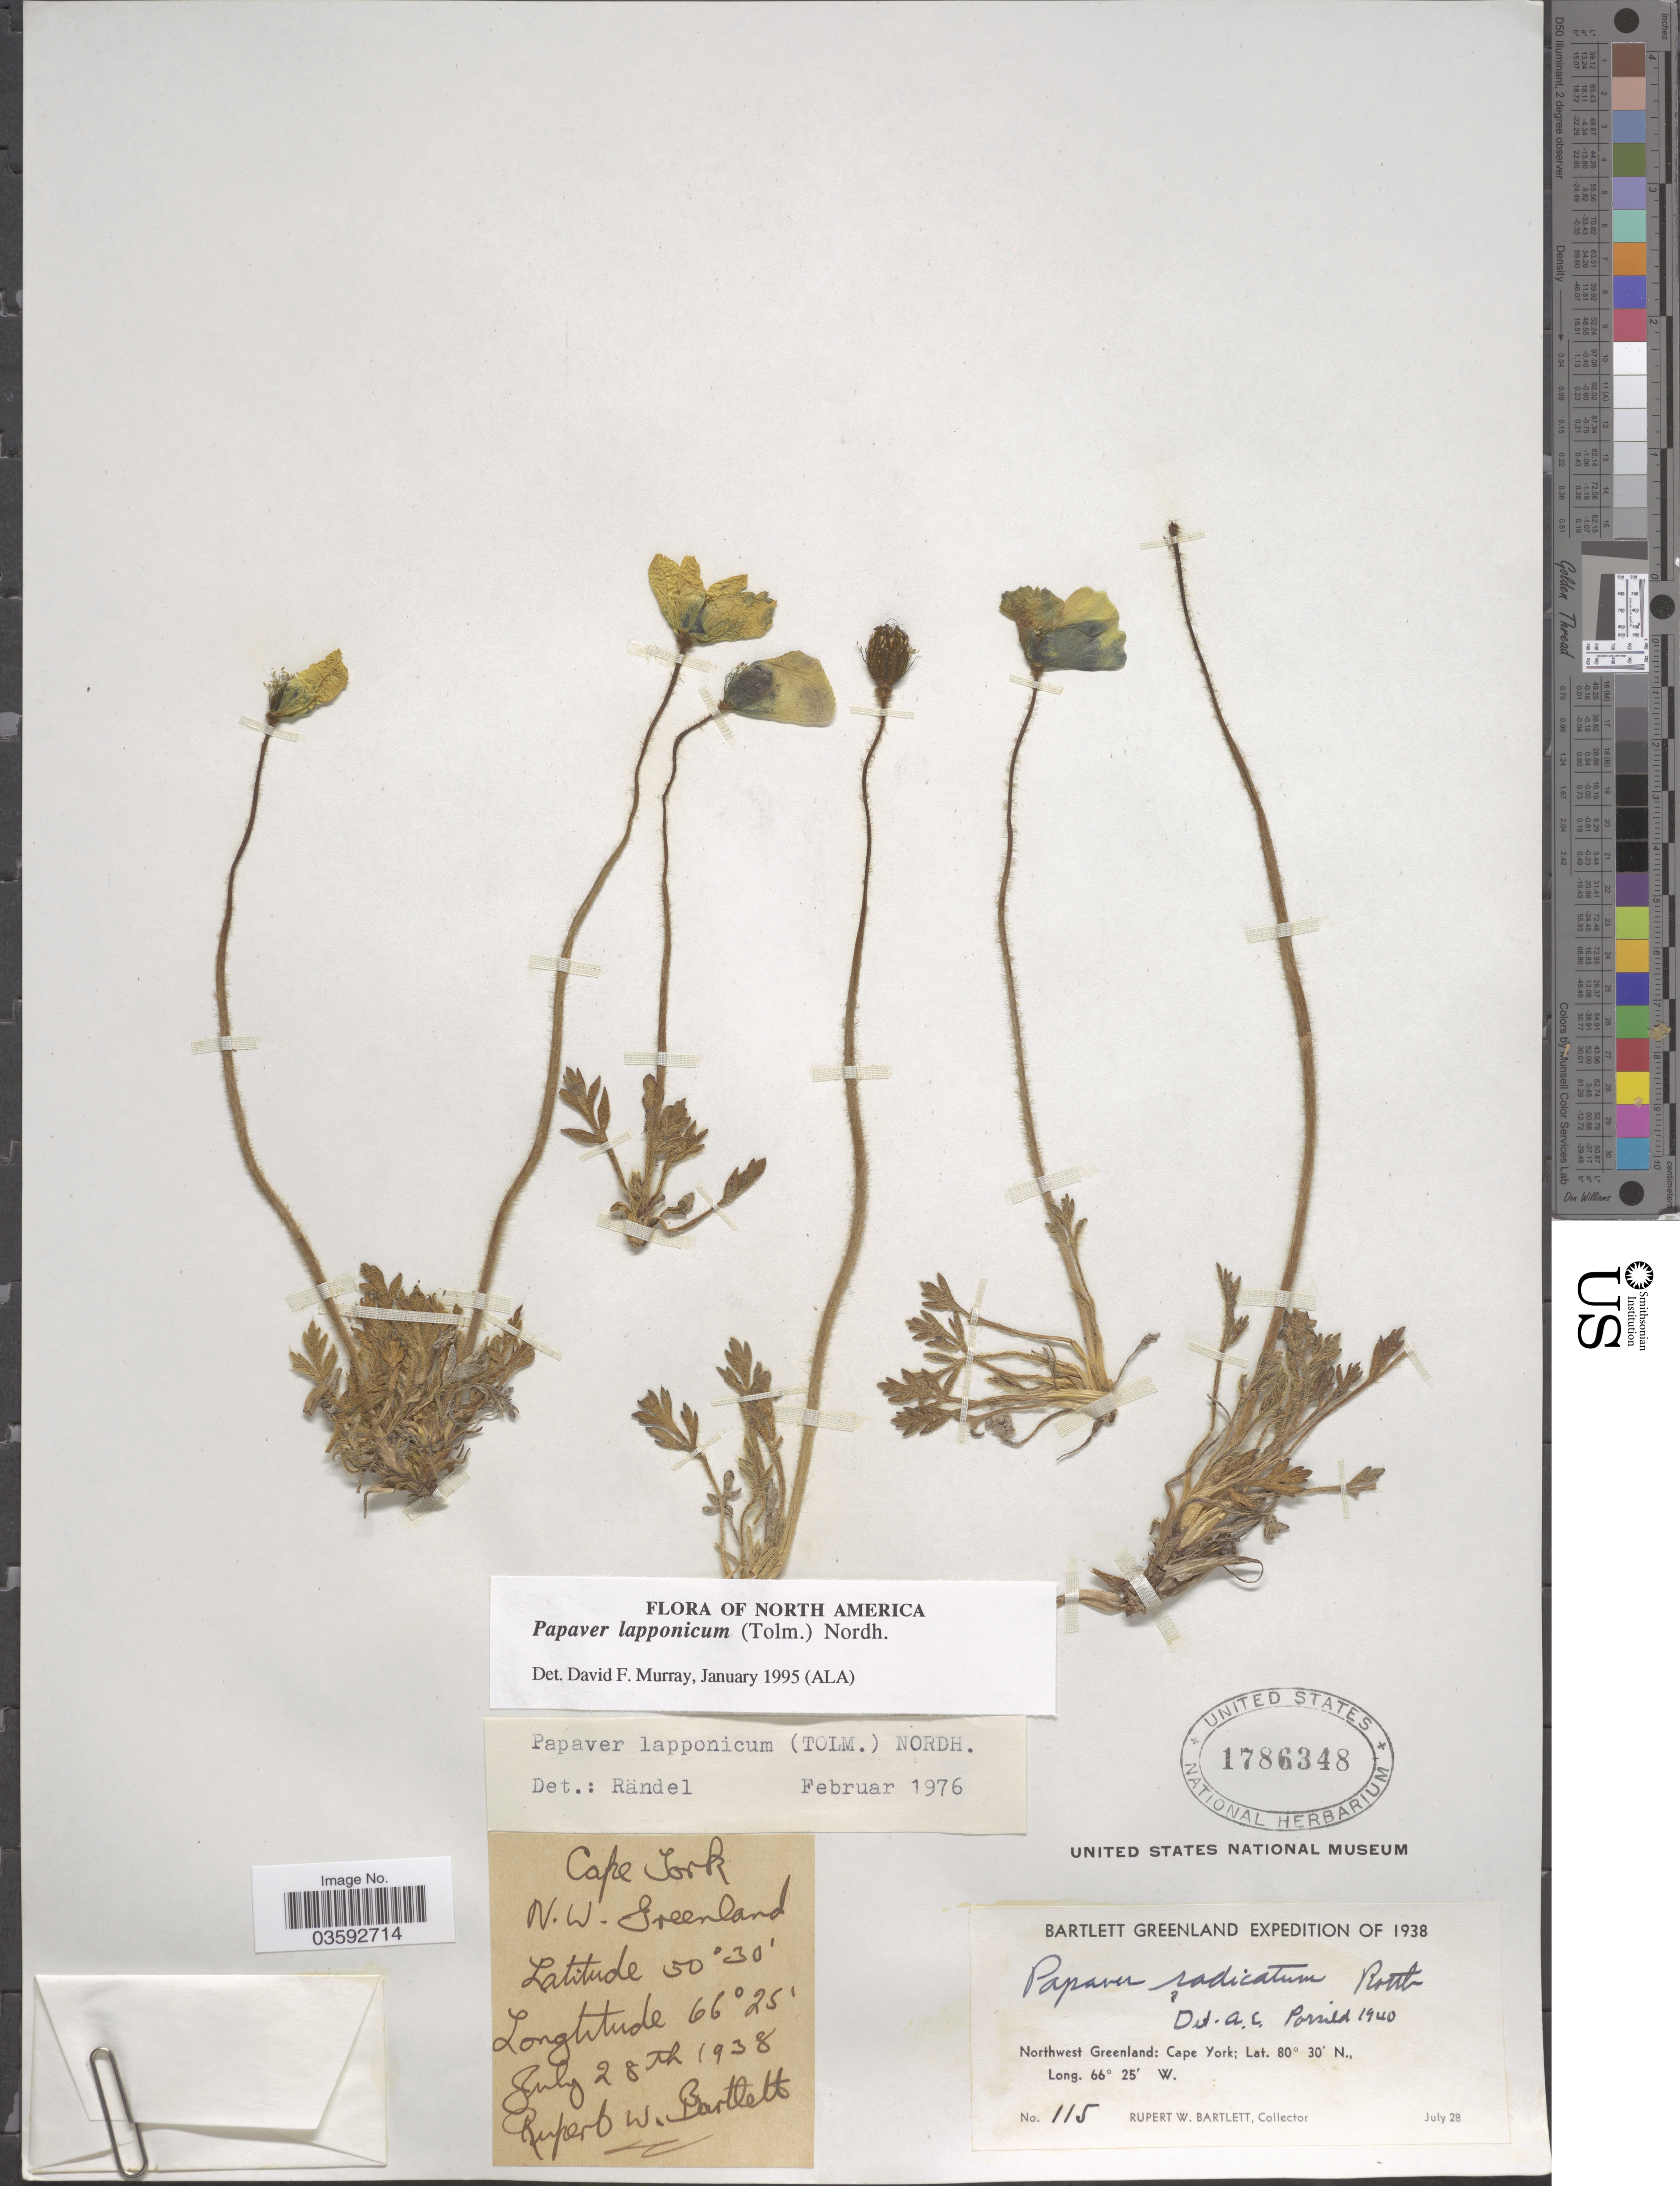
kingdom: Plantae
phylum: Tracheophyta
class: Magnoliopsida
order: Ranunculales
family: Papaveraceae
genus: Papaver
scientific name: Papaver lapponicum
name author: (Tolm.) Nordh.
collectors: R. W. Bartlett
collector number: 115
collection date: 1938-07-28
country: Greenland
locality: Northwest Greenland: Cape York.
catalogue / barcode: US 1786348